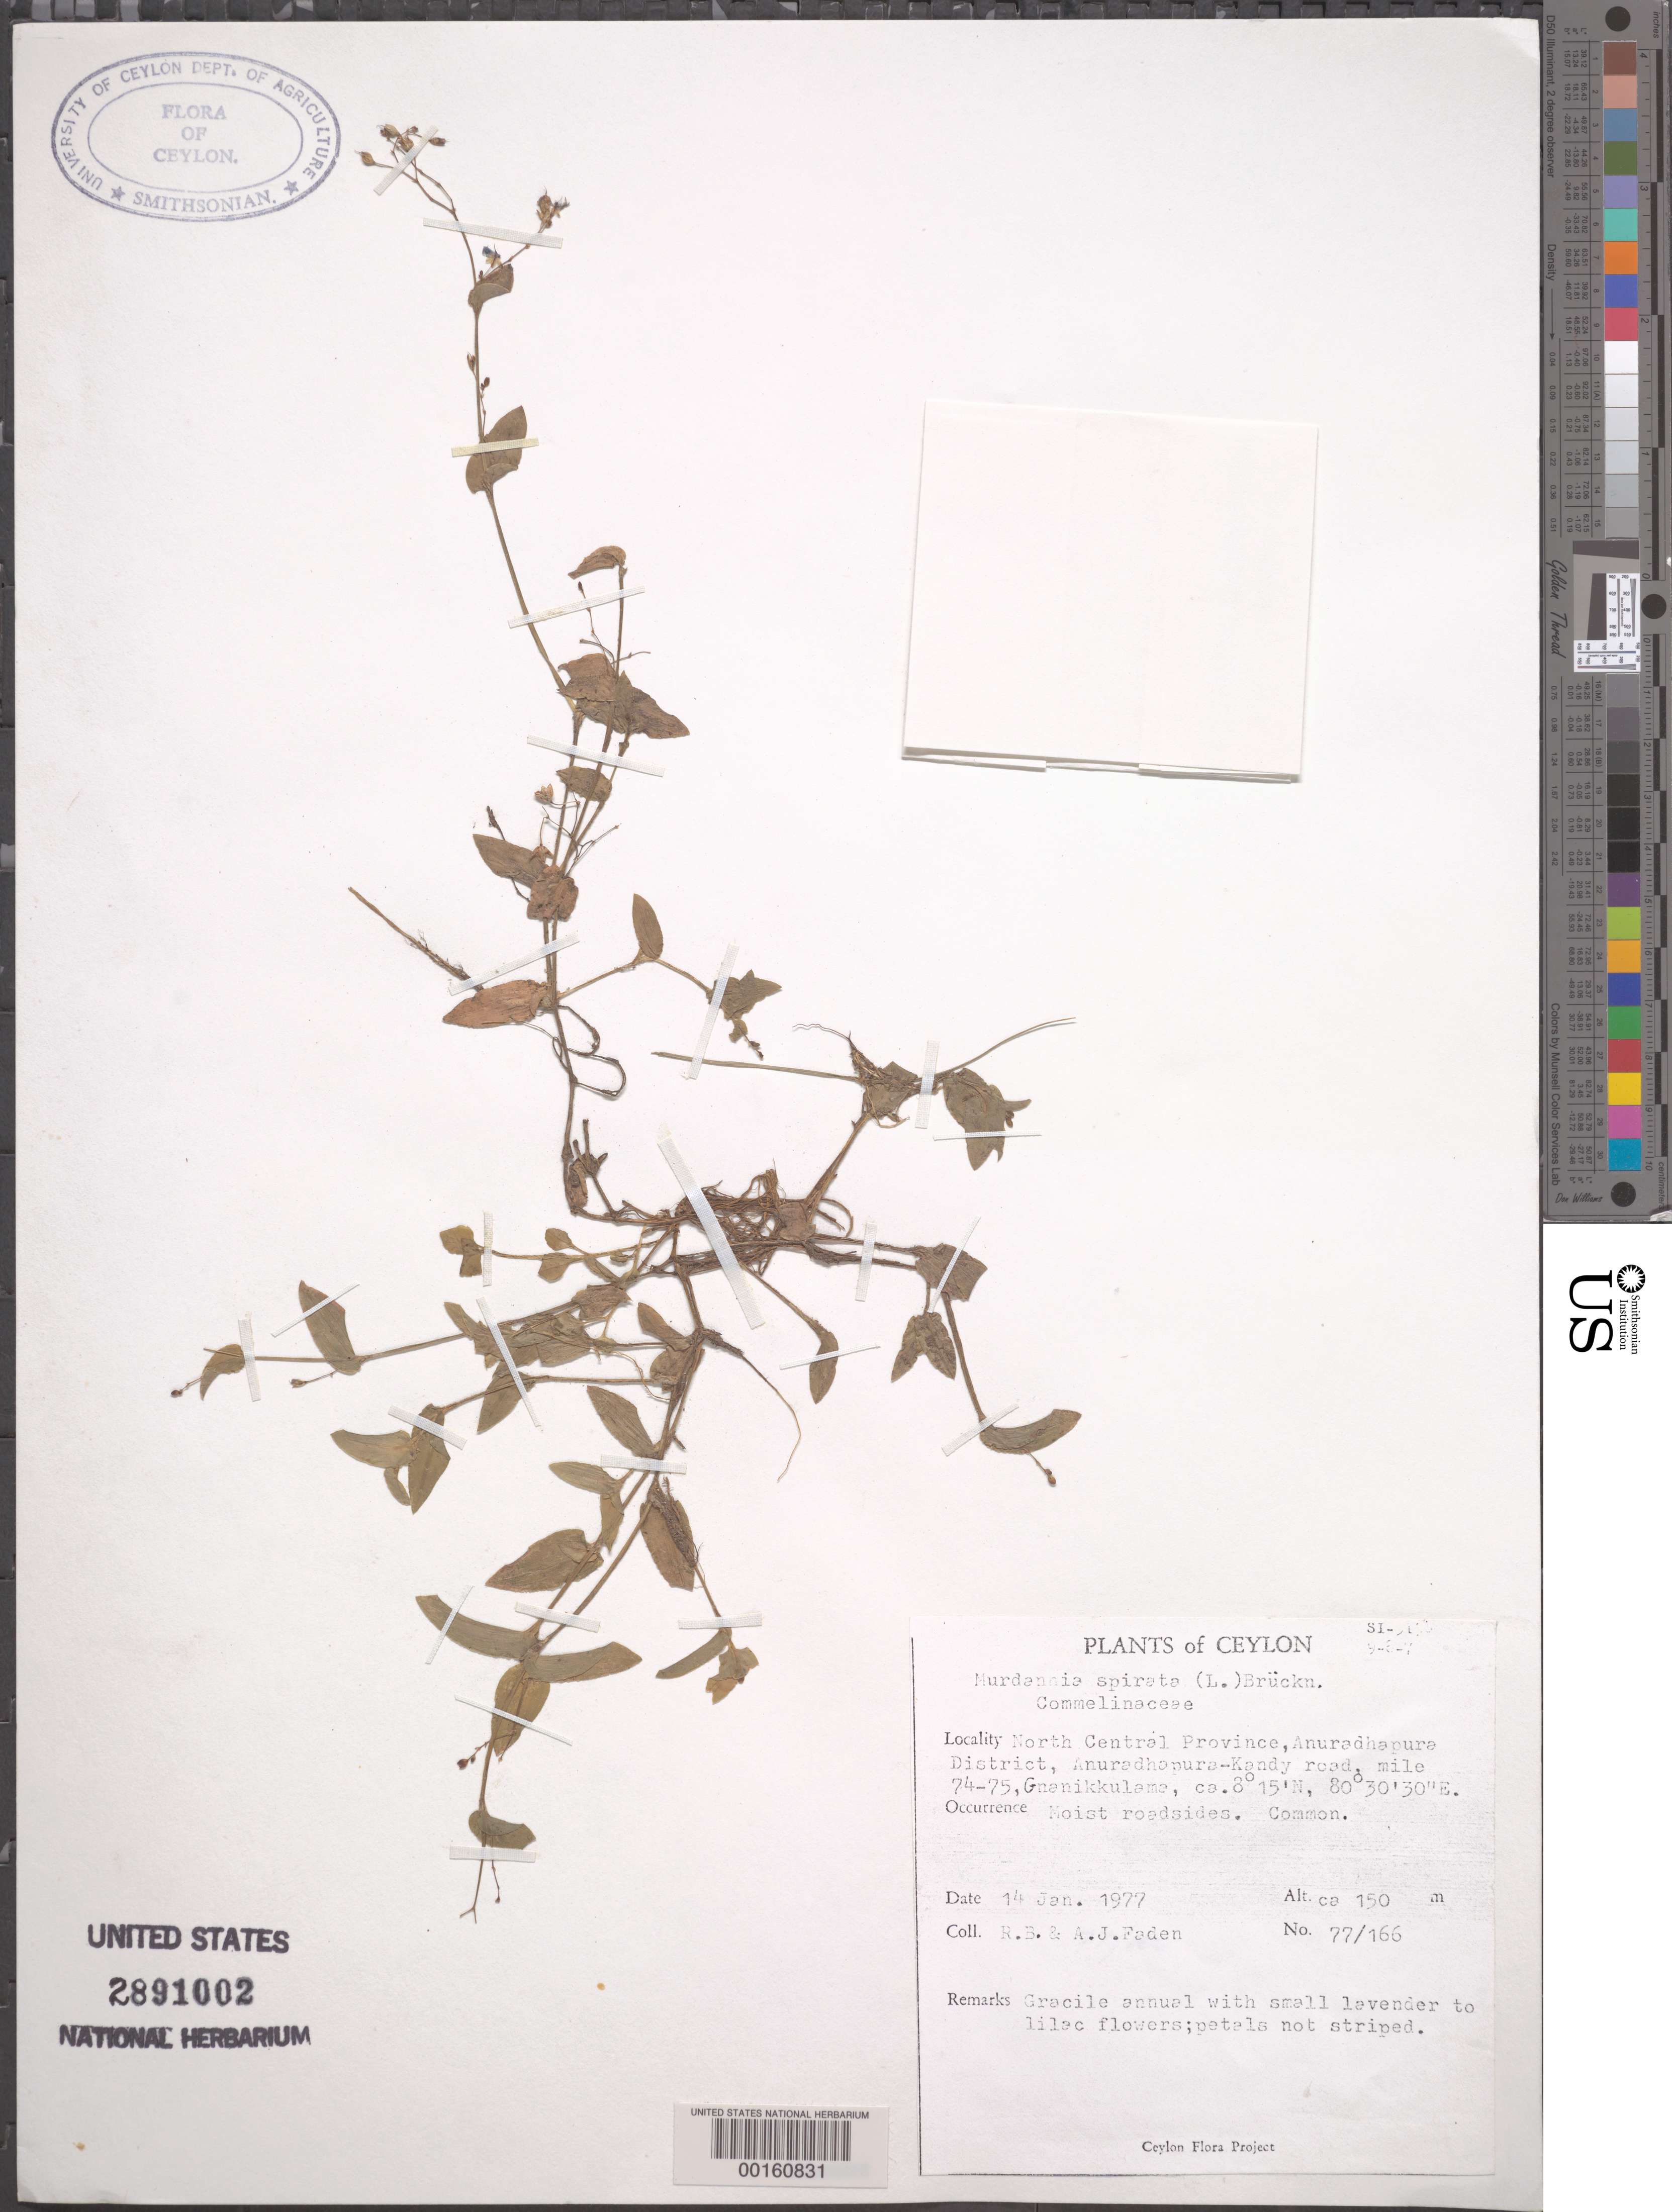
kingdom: Plantae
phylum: Tracheophyta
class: Liliopsida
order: Commelinales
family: Commelinaceae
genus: Murdannia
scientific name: Murdannia spirata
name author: (L.) G. Brückn.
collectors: R. B. Faden & A. J. Faden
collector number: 77/166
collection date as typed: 14 Jan 1977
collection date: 1977-01-14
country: Sri Lanka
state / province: North Central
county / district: Anuradhapura Dist.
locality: Gnanikkulama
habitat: Moist soil, roadsides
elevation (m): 150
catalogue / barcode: US 2891002